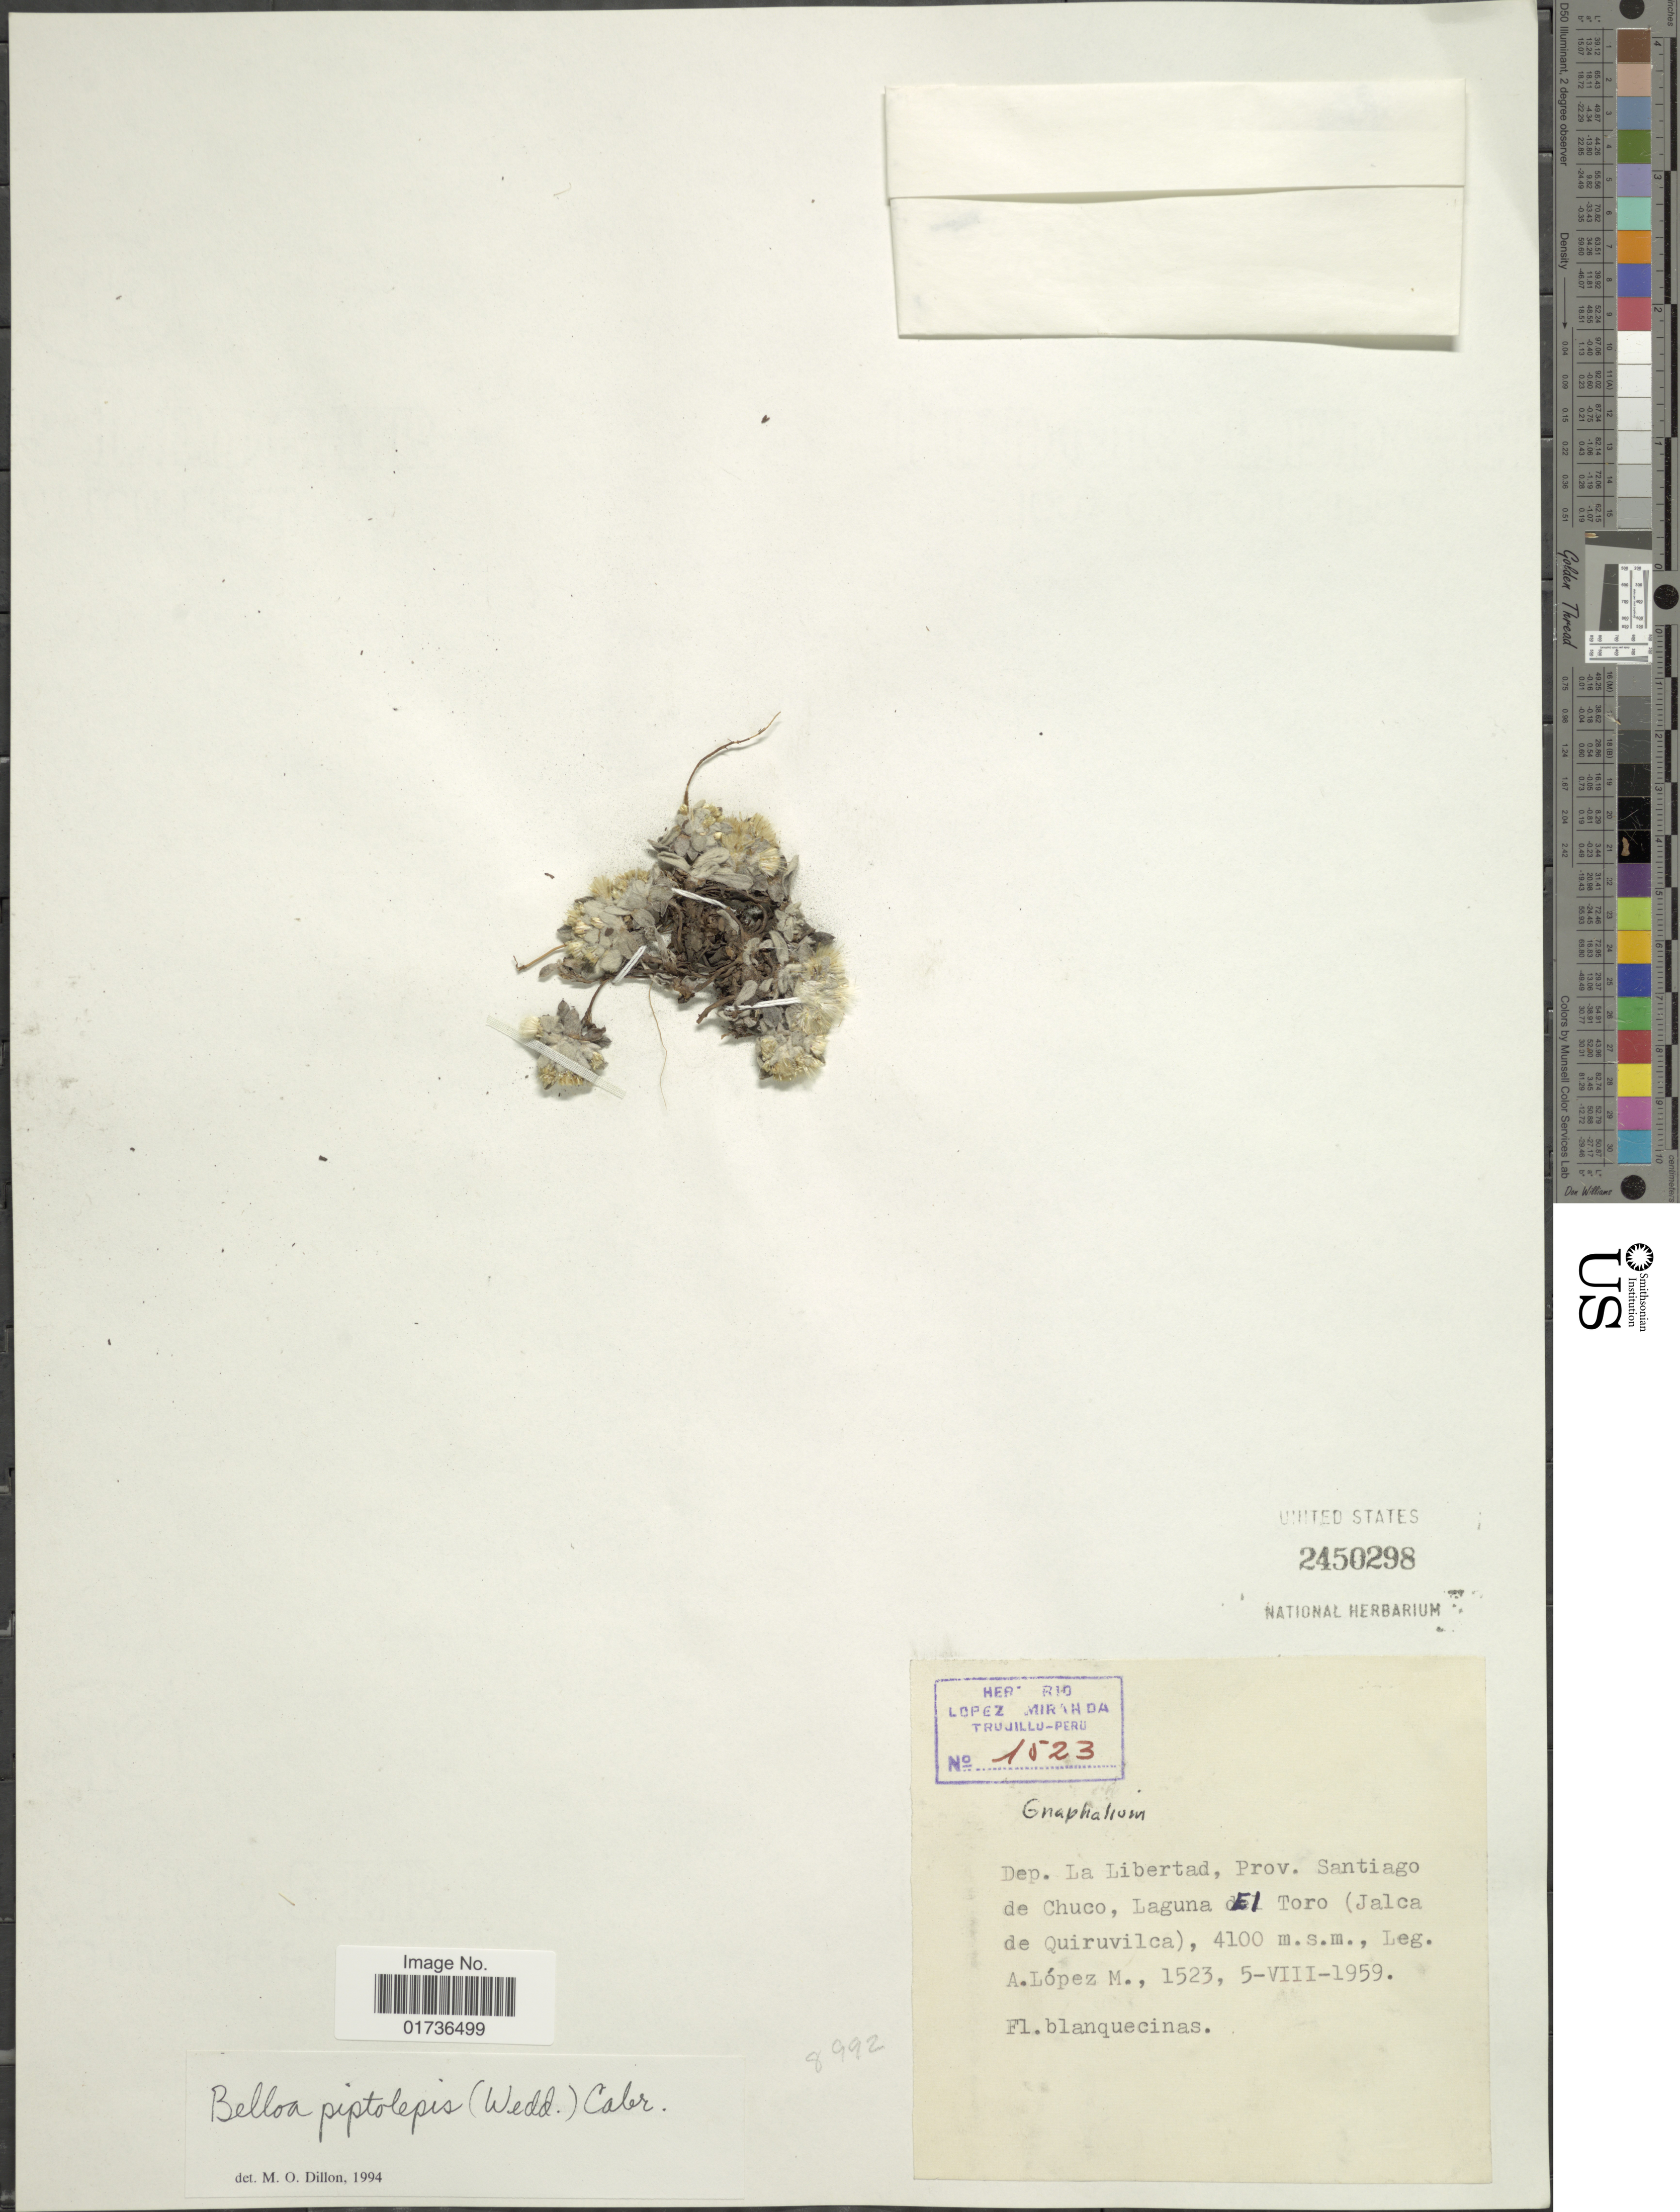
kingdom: Plantae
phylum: Tracheophyta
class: Magnoliopsida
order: Asterales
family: Asteraceae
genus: Mniodes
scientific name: Mniodes piptolepis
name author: (Wedd.) S.E. Freire et al.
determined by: Dillon, M. O.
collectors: A. López M.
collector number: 1523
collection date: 1959-08-05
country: Peru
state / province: La Libertad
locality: Dep La Libertad, Prov. Santiago de Chuco, Laguna El Toro (Jalca de Quiruvilca)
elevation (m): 4100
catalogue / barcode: US 2450298